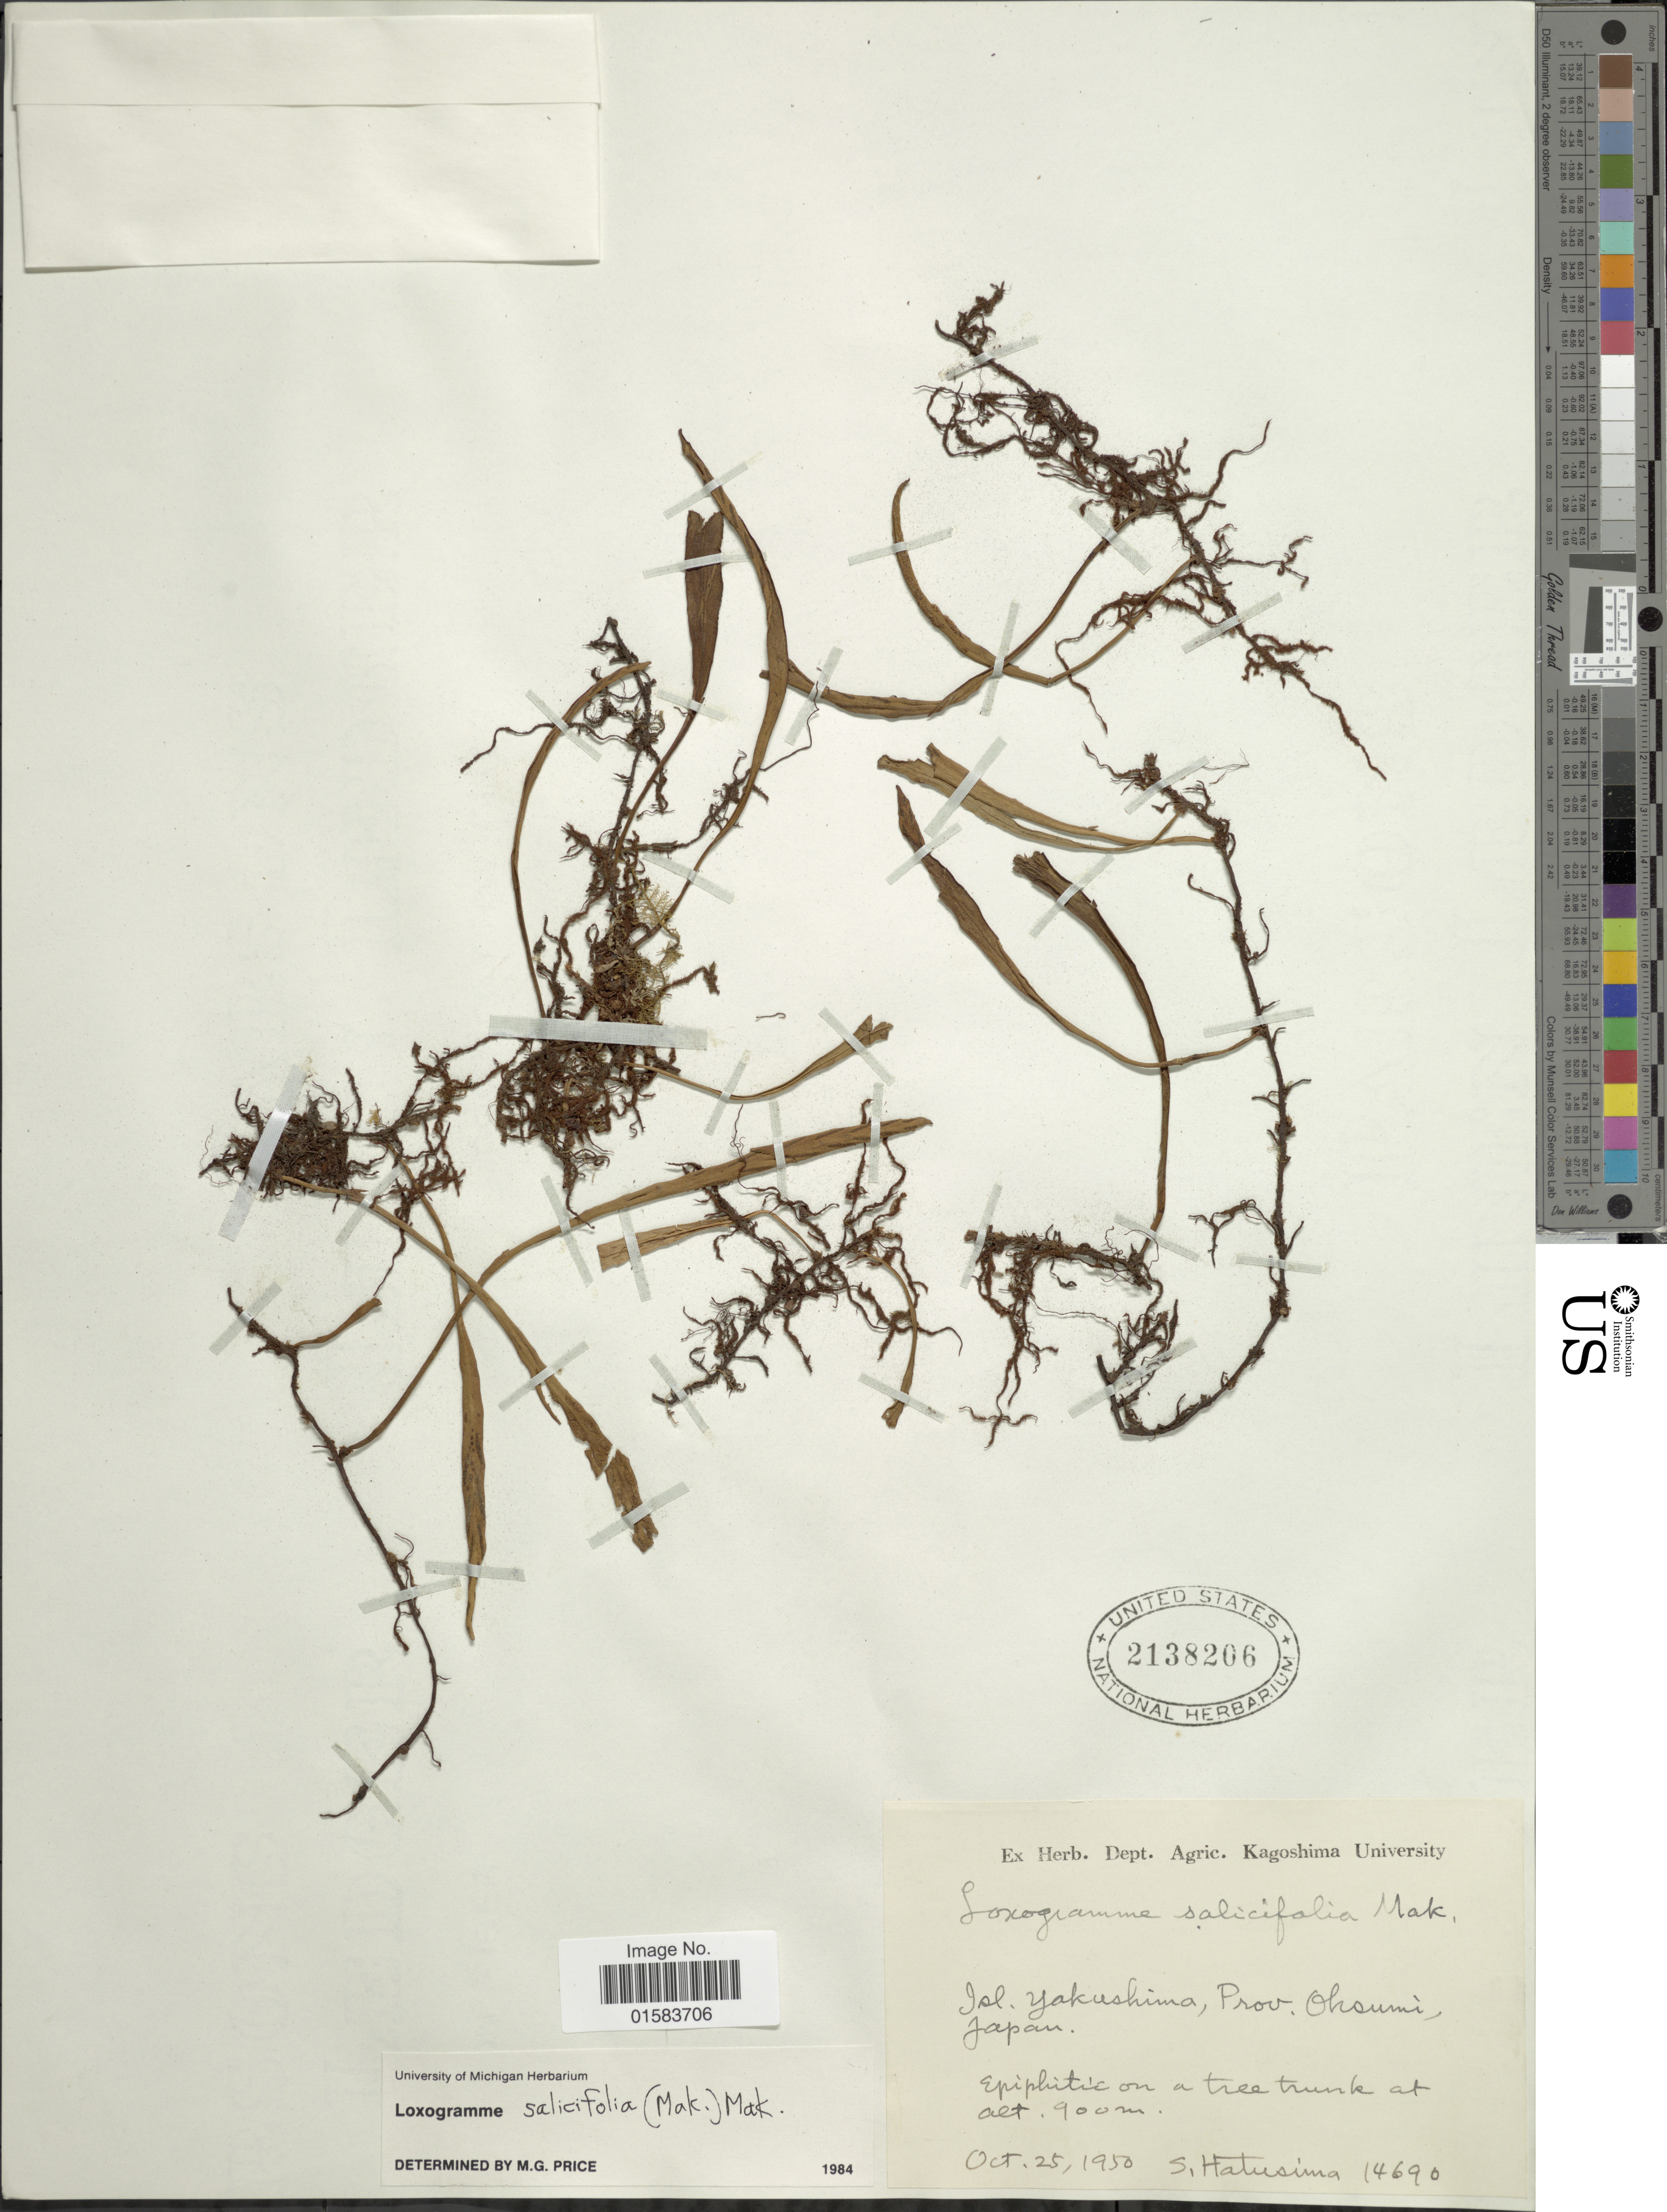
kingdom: Plantae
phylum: Tracheophyta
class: Polypodiopsida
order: Polypodiales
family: Polypodiaceae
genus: Loxogramme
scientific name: Loxogramme salicifolia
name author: (Makino) Makino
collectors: S. Hatusima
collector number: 14690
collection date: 1950-10-25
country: Japan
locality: Isl. Yakushima, Prov. Ohsumi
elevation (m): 900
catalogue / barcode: US 2138206